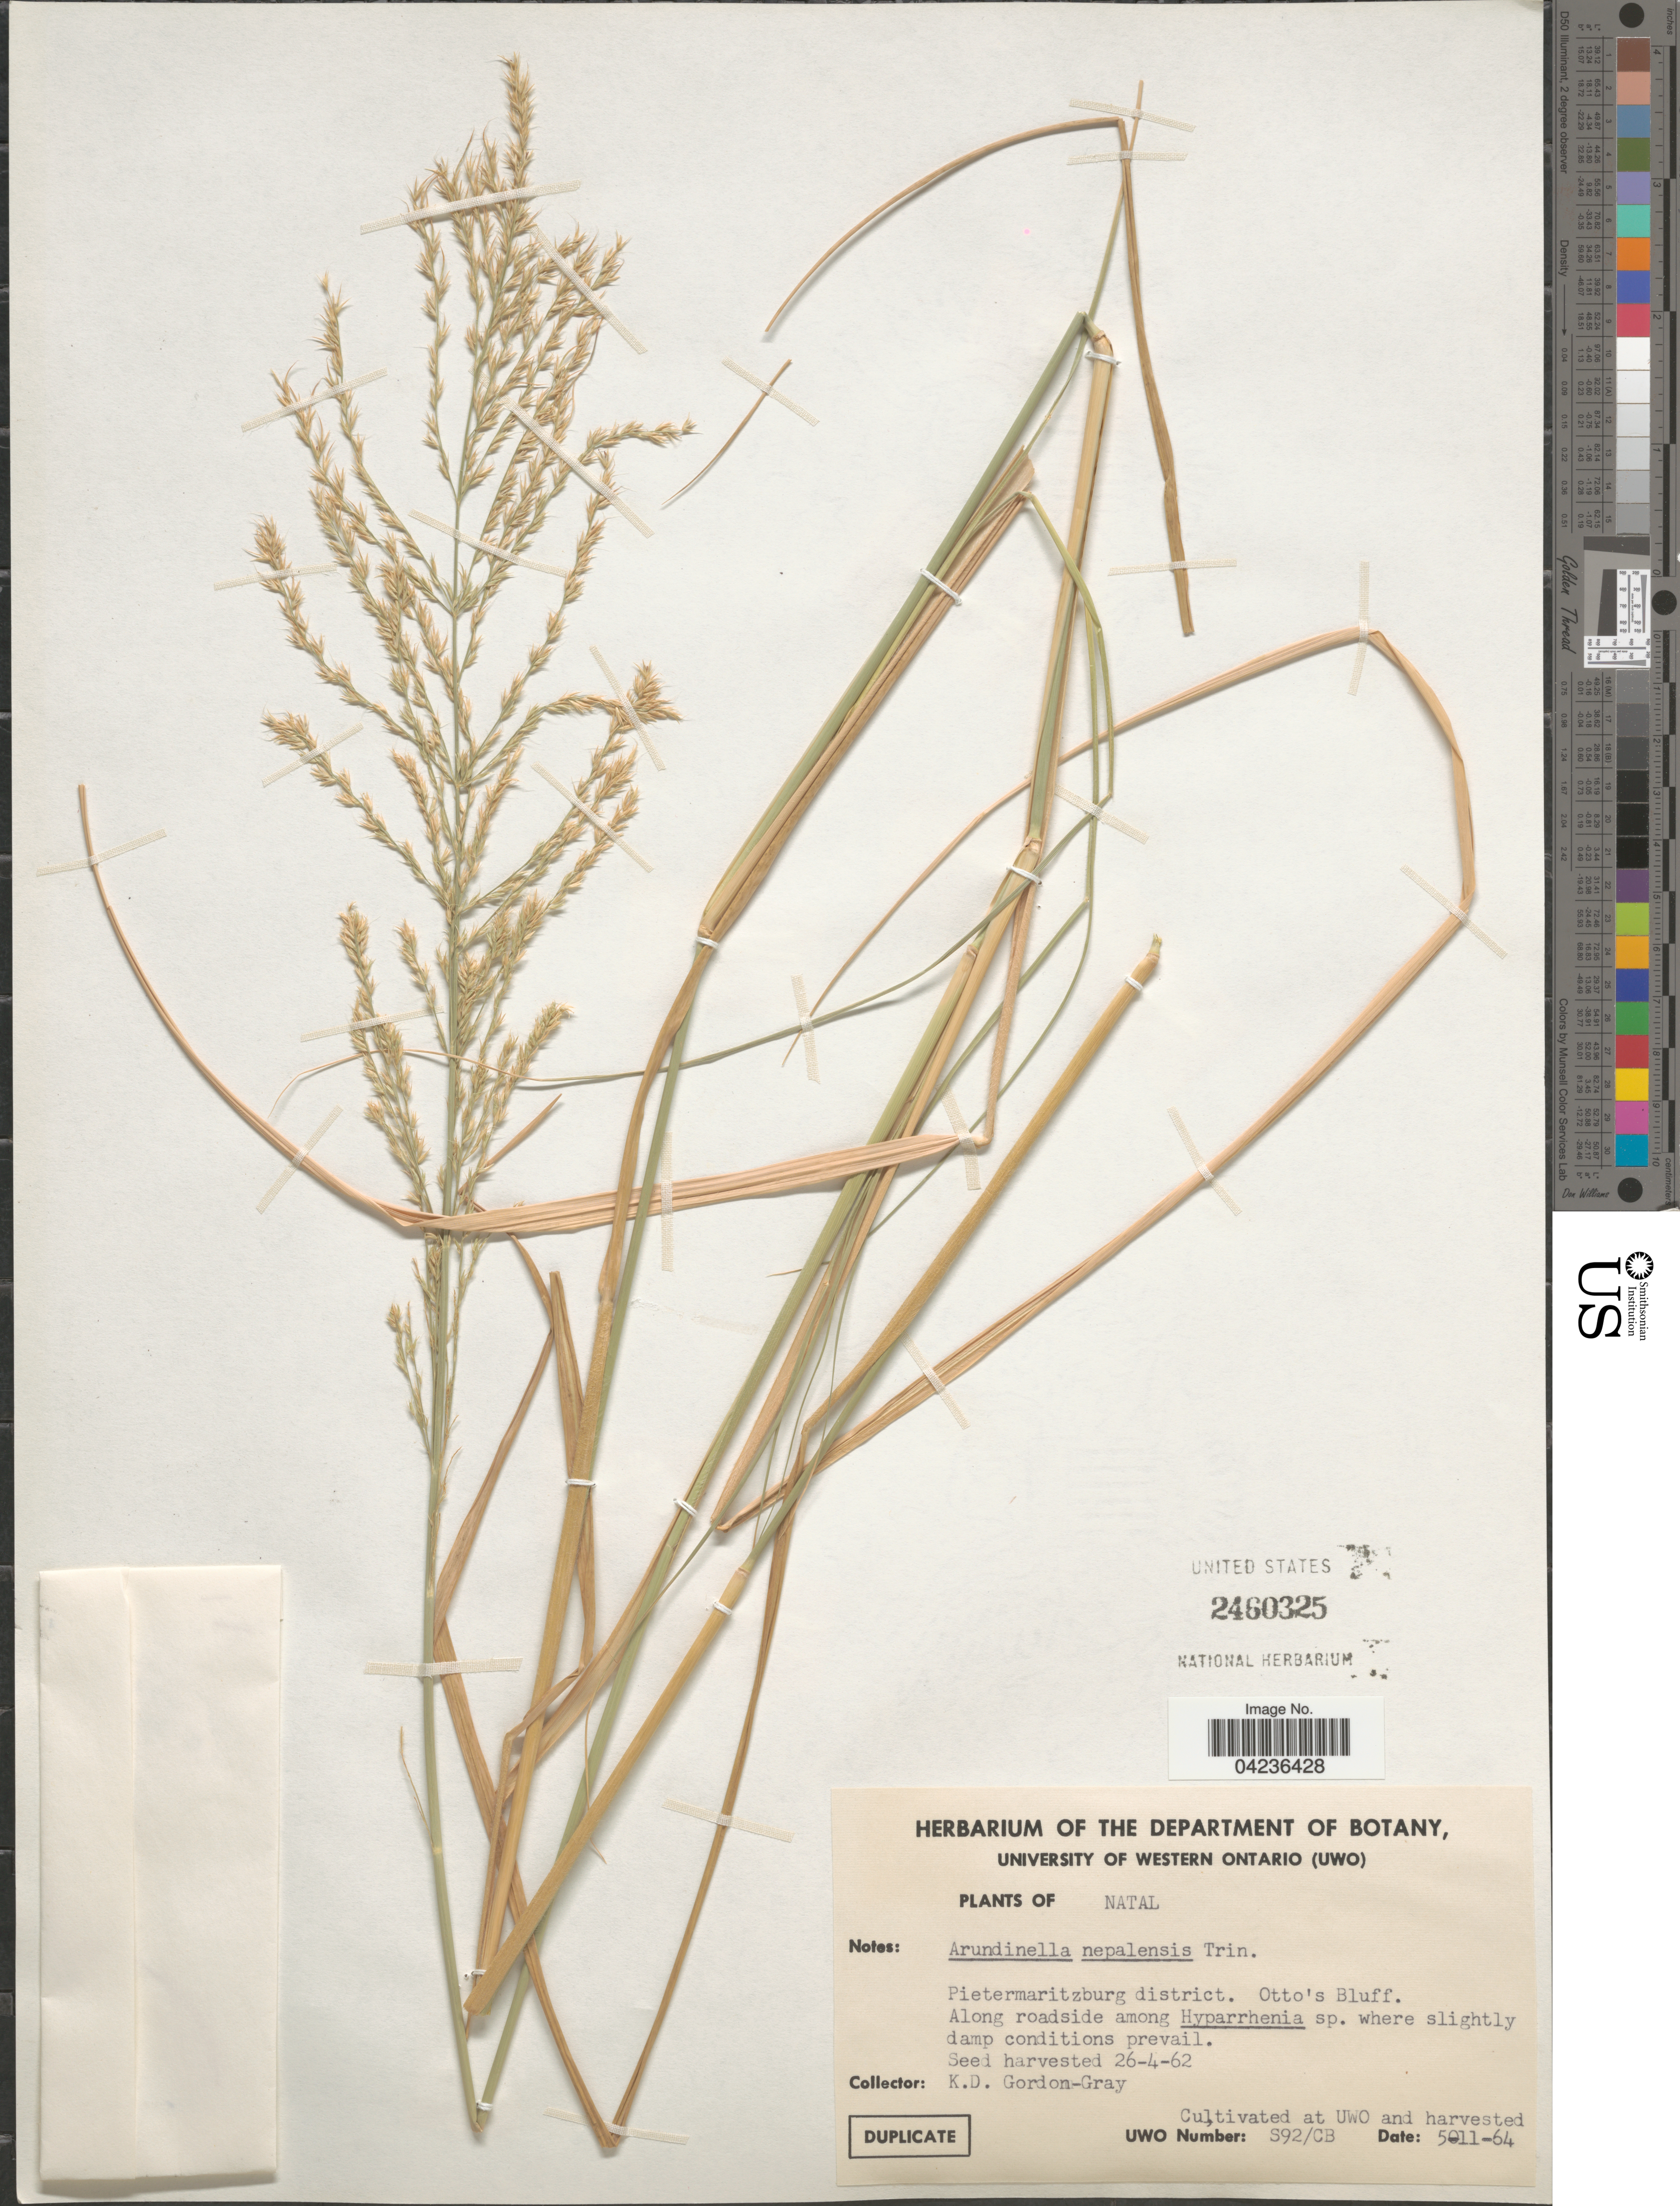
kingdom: Plantae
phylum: Tracheophyta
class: Liliopsida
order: Poales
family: Poaceae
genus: Arundinella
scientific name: Arundinella nepalensis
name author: Trin.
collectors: K. Gordon-Gray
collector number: S92/CB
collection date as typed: Transcribed d/m/y: 5/11/64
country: Canada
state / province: Ontario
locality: At UWO and harvested.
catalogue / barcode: US 2460325